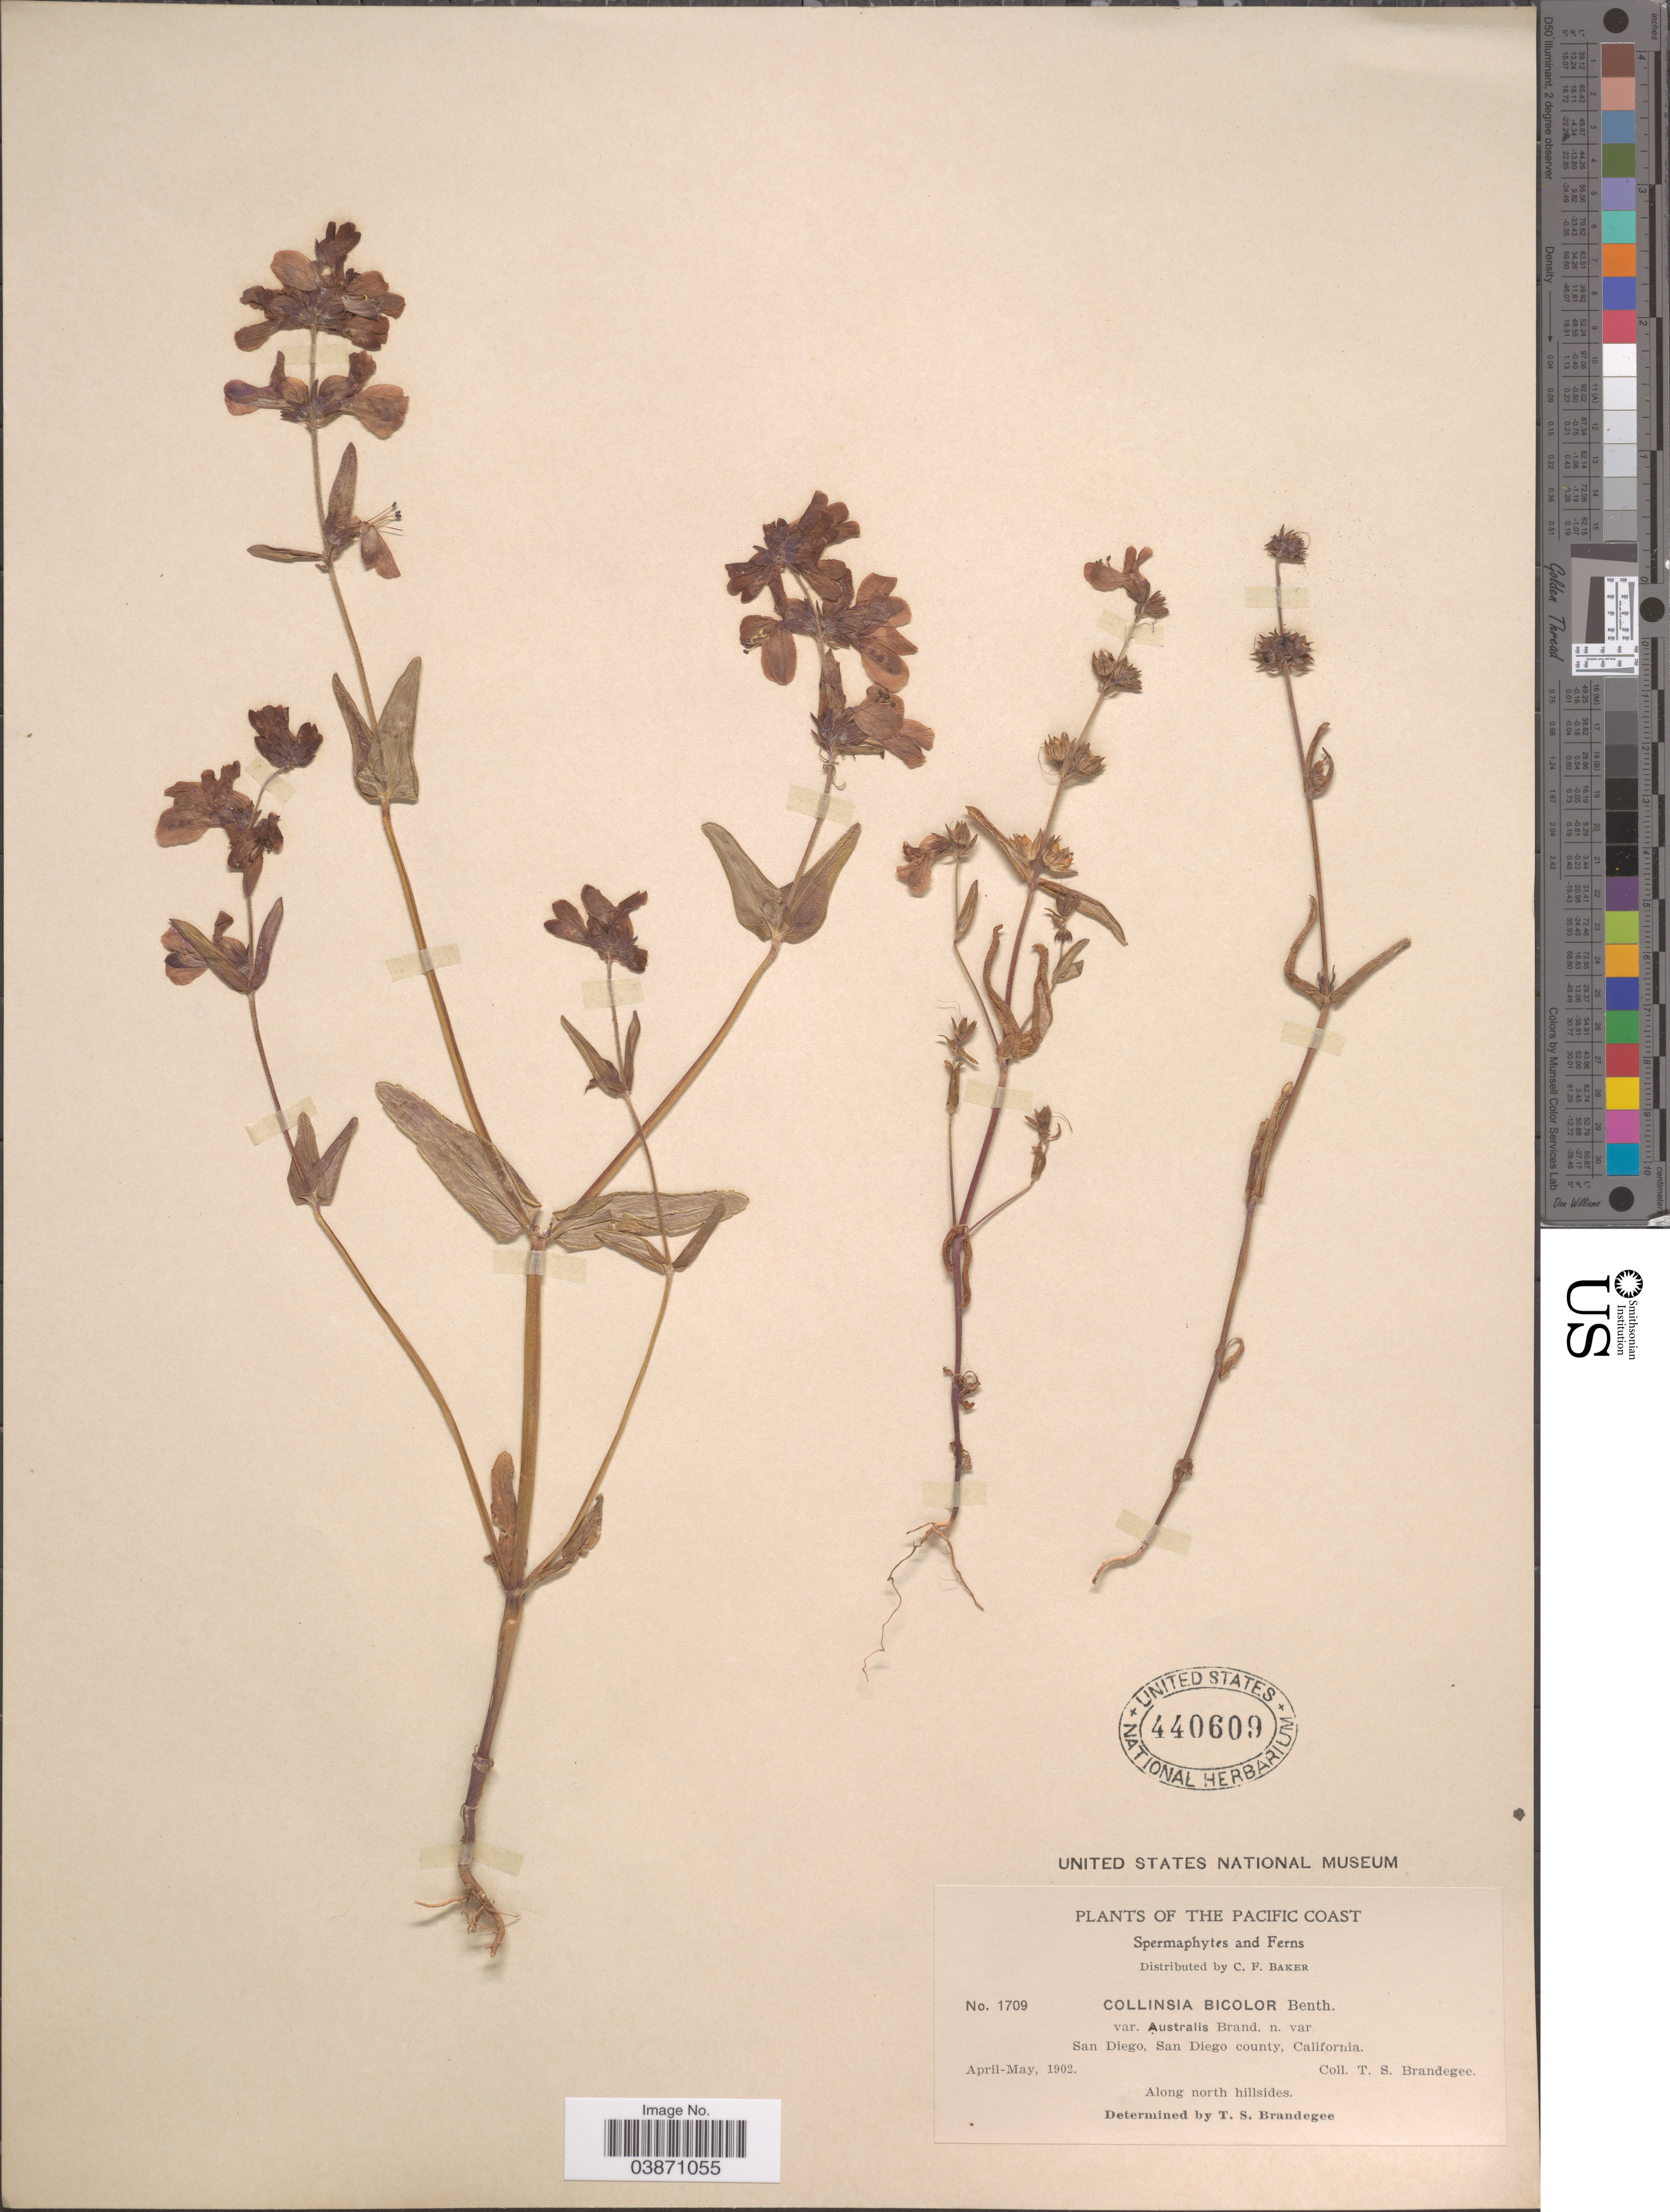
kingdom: Plantae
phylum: Tracheophyta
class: Magnoliopsida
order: Lamiales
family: Plantaginaceae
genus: Collinsia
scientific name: Collinsia bicolor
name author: Raf.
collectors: T. S. Brandegee (herbarium)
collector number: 1709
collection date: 1902-04/1902-05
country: United States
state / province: California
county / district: San Diego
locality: The Pacific Coast. San Diego, San Diego county.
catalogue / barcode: US 440609